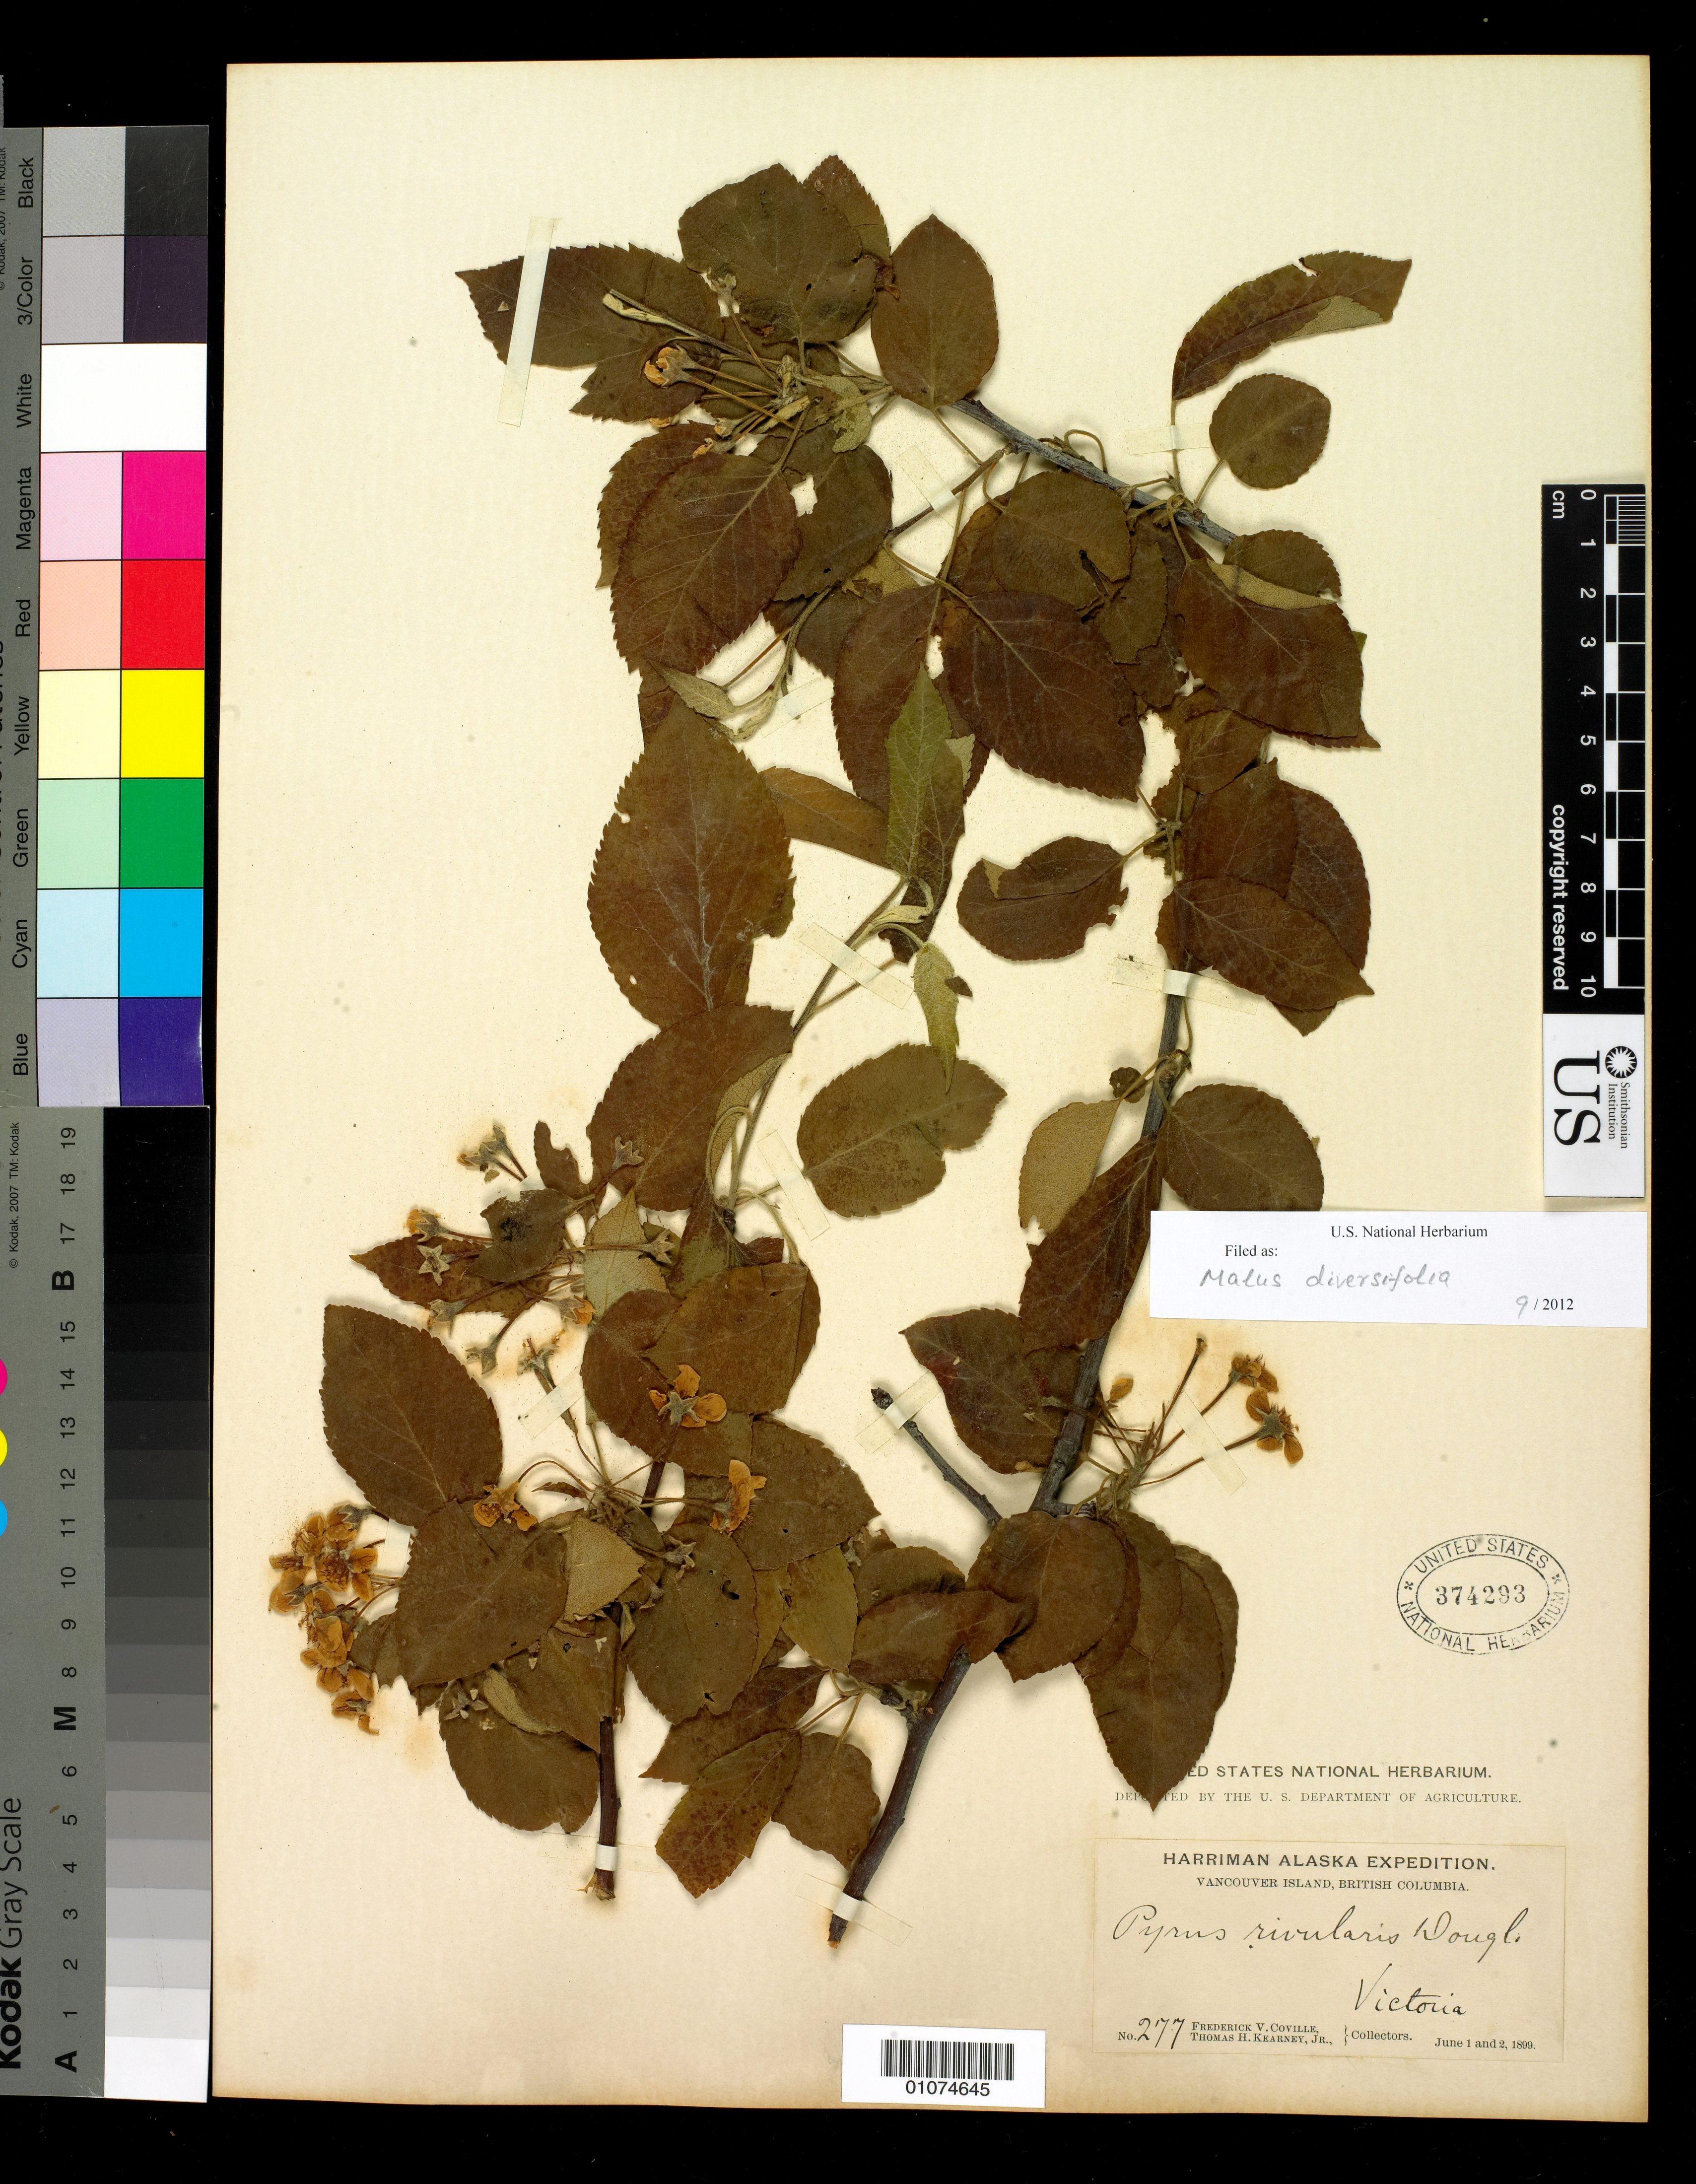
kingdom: Plantae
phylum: Tracheophyta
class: Magnoliopsida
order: Rosales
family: Rosaceae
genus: Malus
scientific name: Malus diversifolia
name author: (Bong.) M. Roem.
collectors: F. V. Coville & T. H. Kearney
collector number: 277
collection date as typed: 01 Jun 1899 to 12 Jun 1899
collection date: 1899-06-01/1899-06-12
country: Canada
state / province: British Columbia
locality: Vancouver Island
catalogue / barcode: US 374293